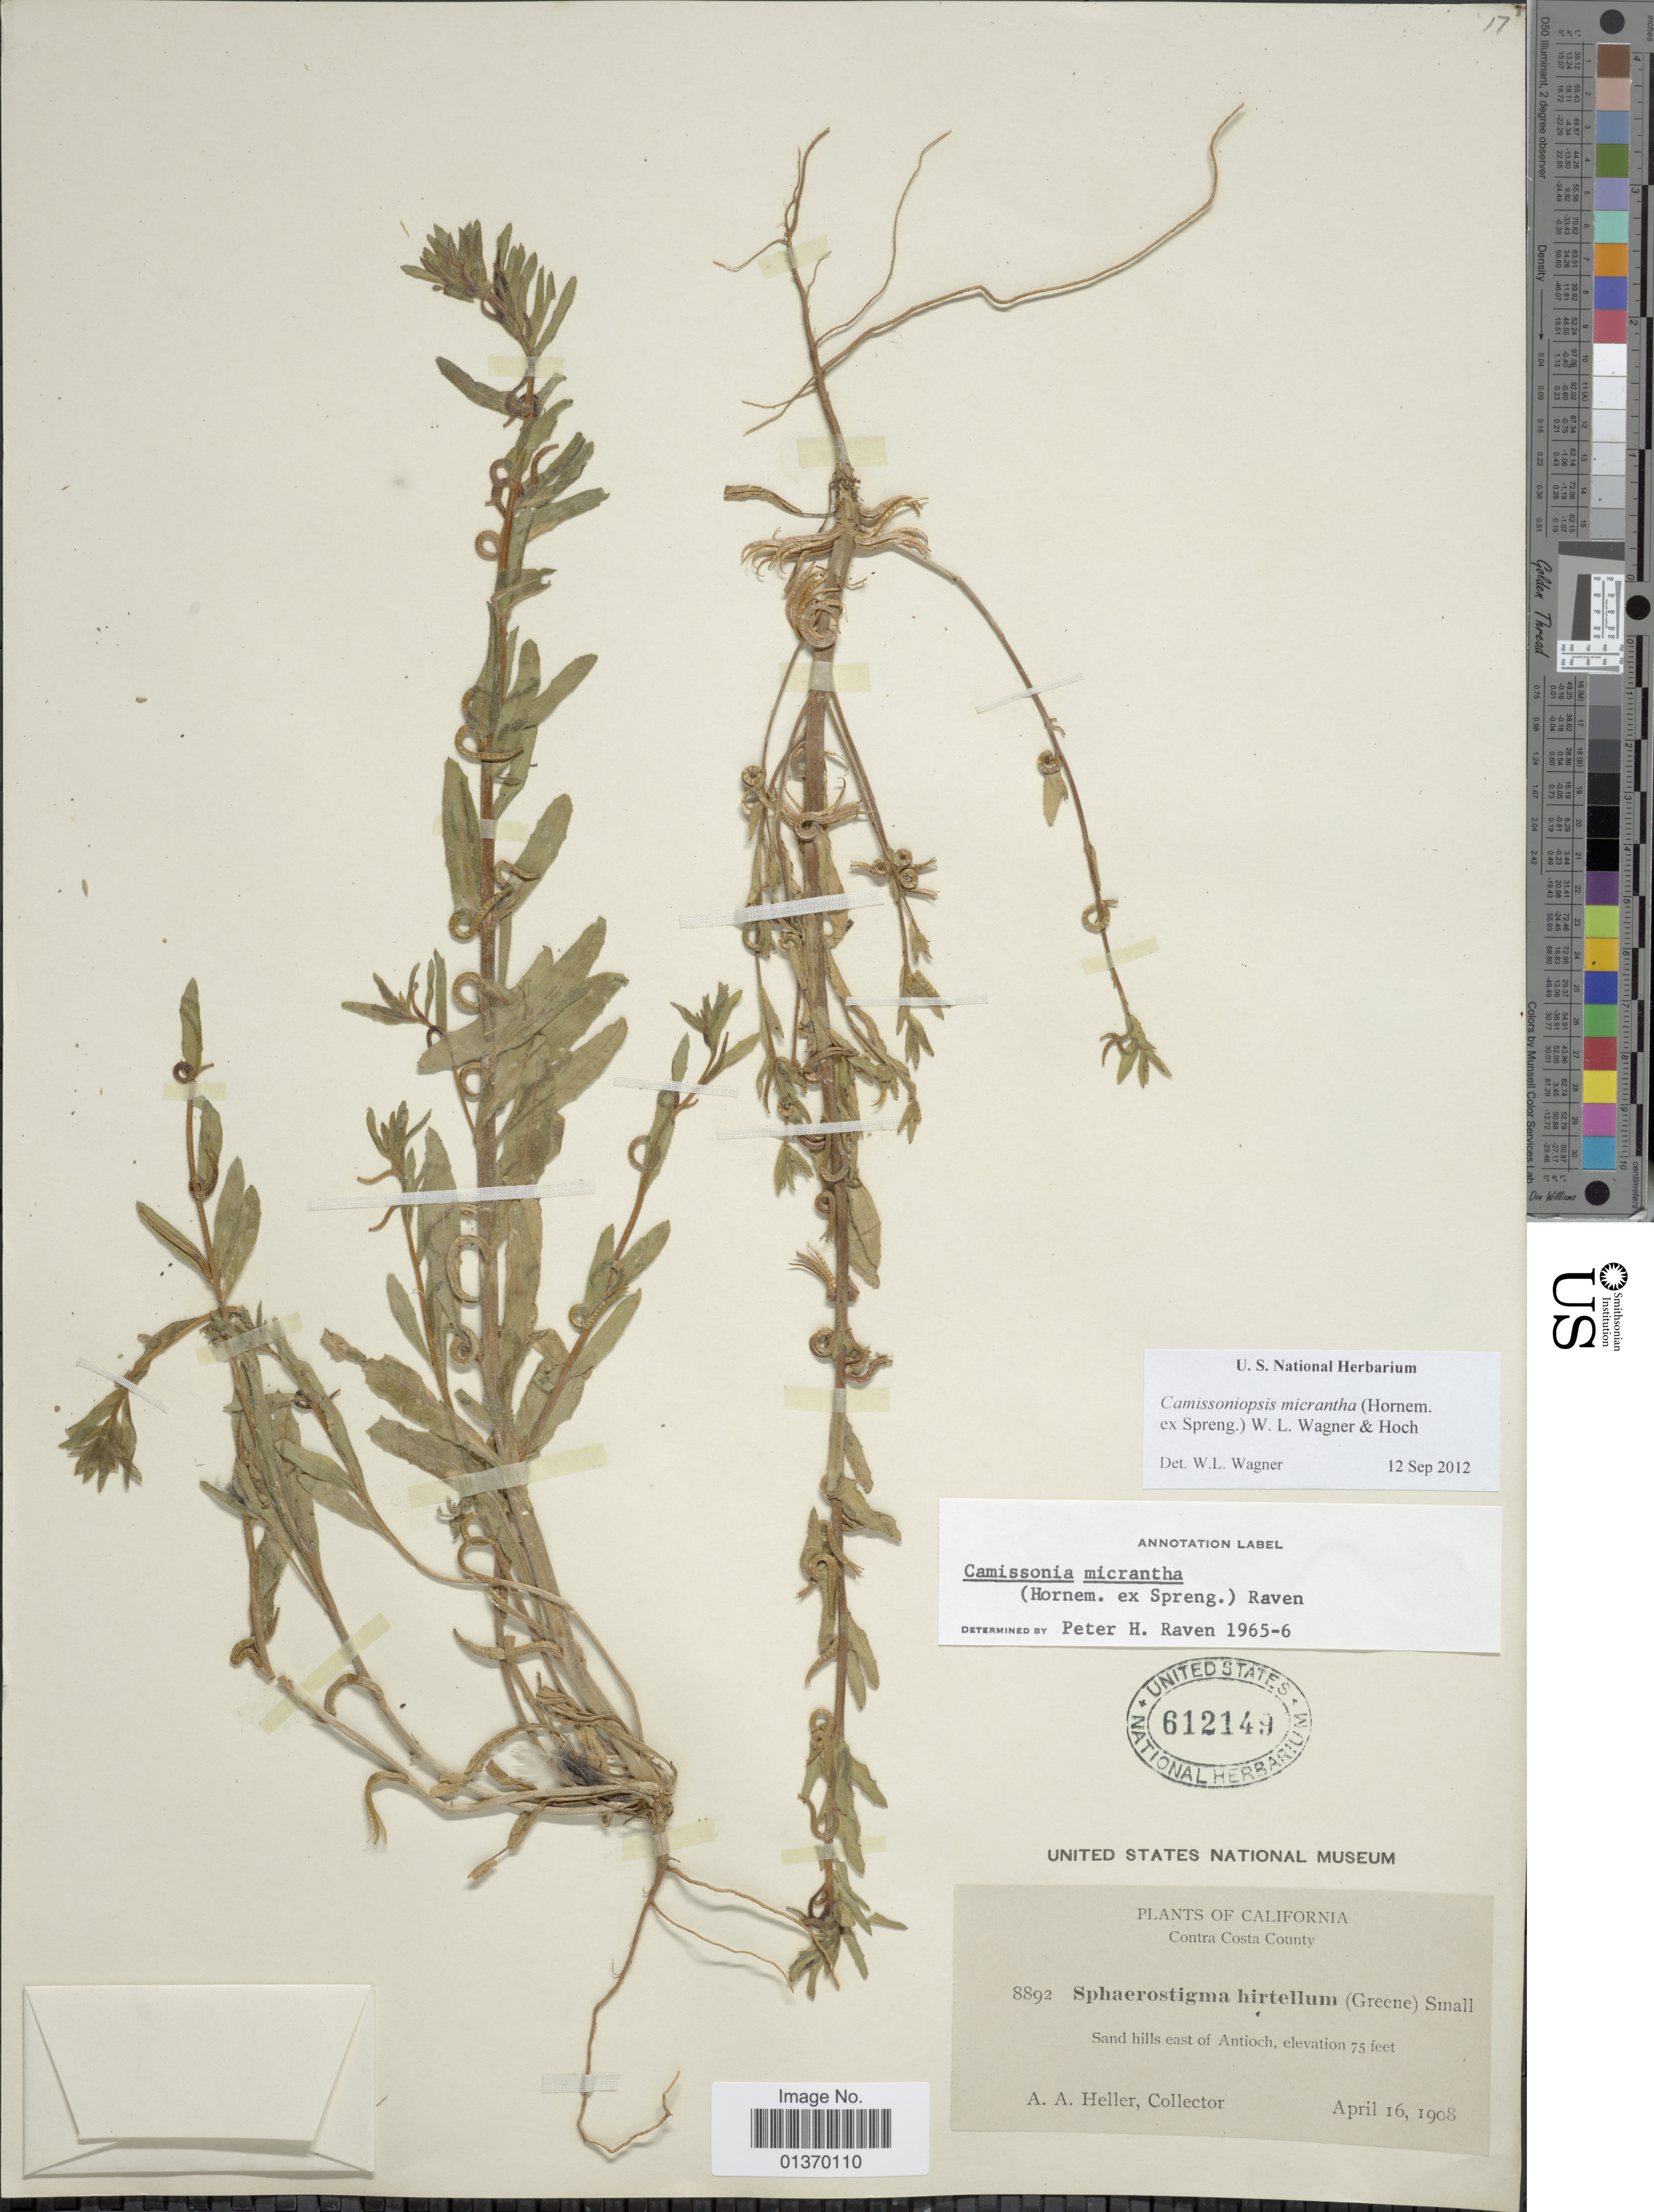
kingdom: Plantae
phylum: Tracheophyta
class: Magnoliopsida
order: Myrtales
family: Onagraceae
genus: Camissoniopsis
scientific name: Camissoniopsis micrantha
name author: (Hornem. ex Spreng.) W.L. Wagner & Hoch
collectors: A. A. Heller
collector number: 8892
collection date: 1908-04-16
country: United States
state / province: California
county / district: Contra Costa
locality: Contra Costa County, Sand hills east of Antioch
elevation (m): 23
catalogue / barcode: US 612149